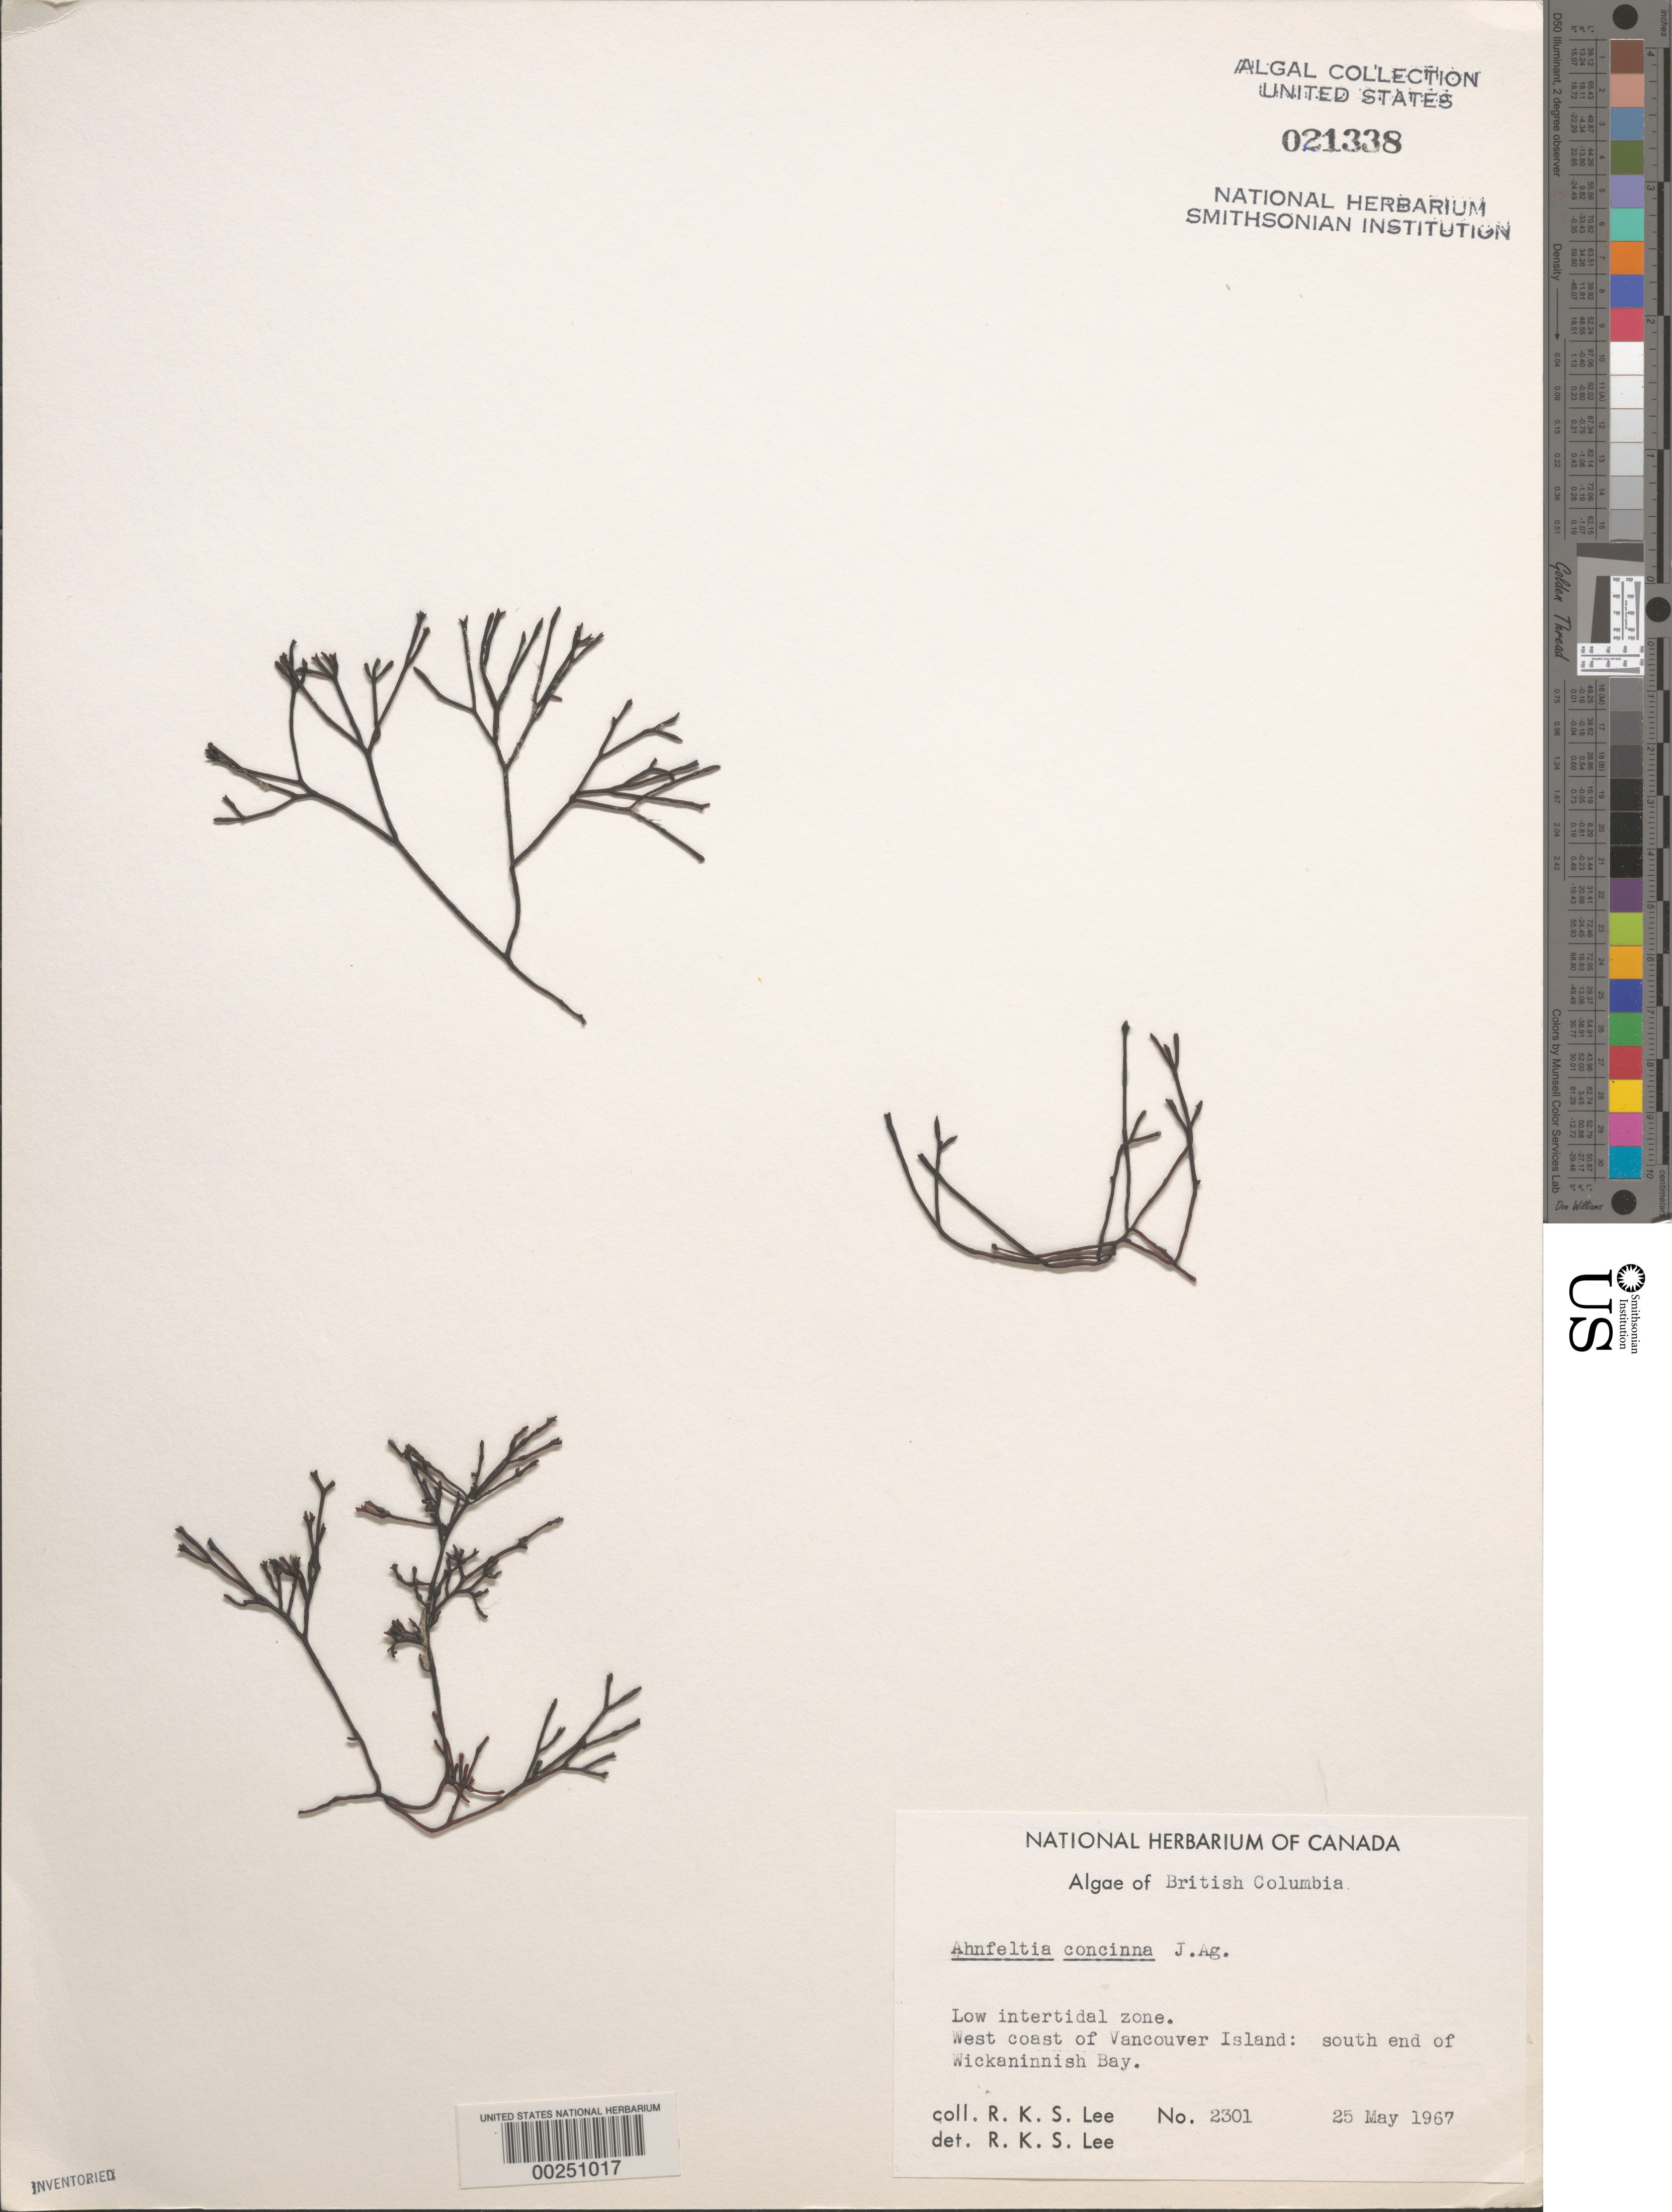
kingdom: Plantae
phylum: Rhodophyta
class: Florideophyceae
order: Gigartinales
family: Phyllophoraceae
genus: Gymnogongrus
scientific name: Gymnogongrus durvillei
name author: (Bory) M.S.Calderon & S.M. Boo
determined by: Algae name updating Project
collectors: R. Lee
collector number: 2301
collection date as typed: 25 May 1967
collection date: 1967-05-25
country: Canada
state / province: British Columbia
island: Vancouver Island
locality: Wickaninnish Bay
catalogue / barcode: US 21338